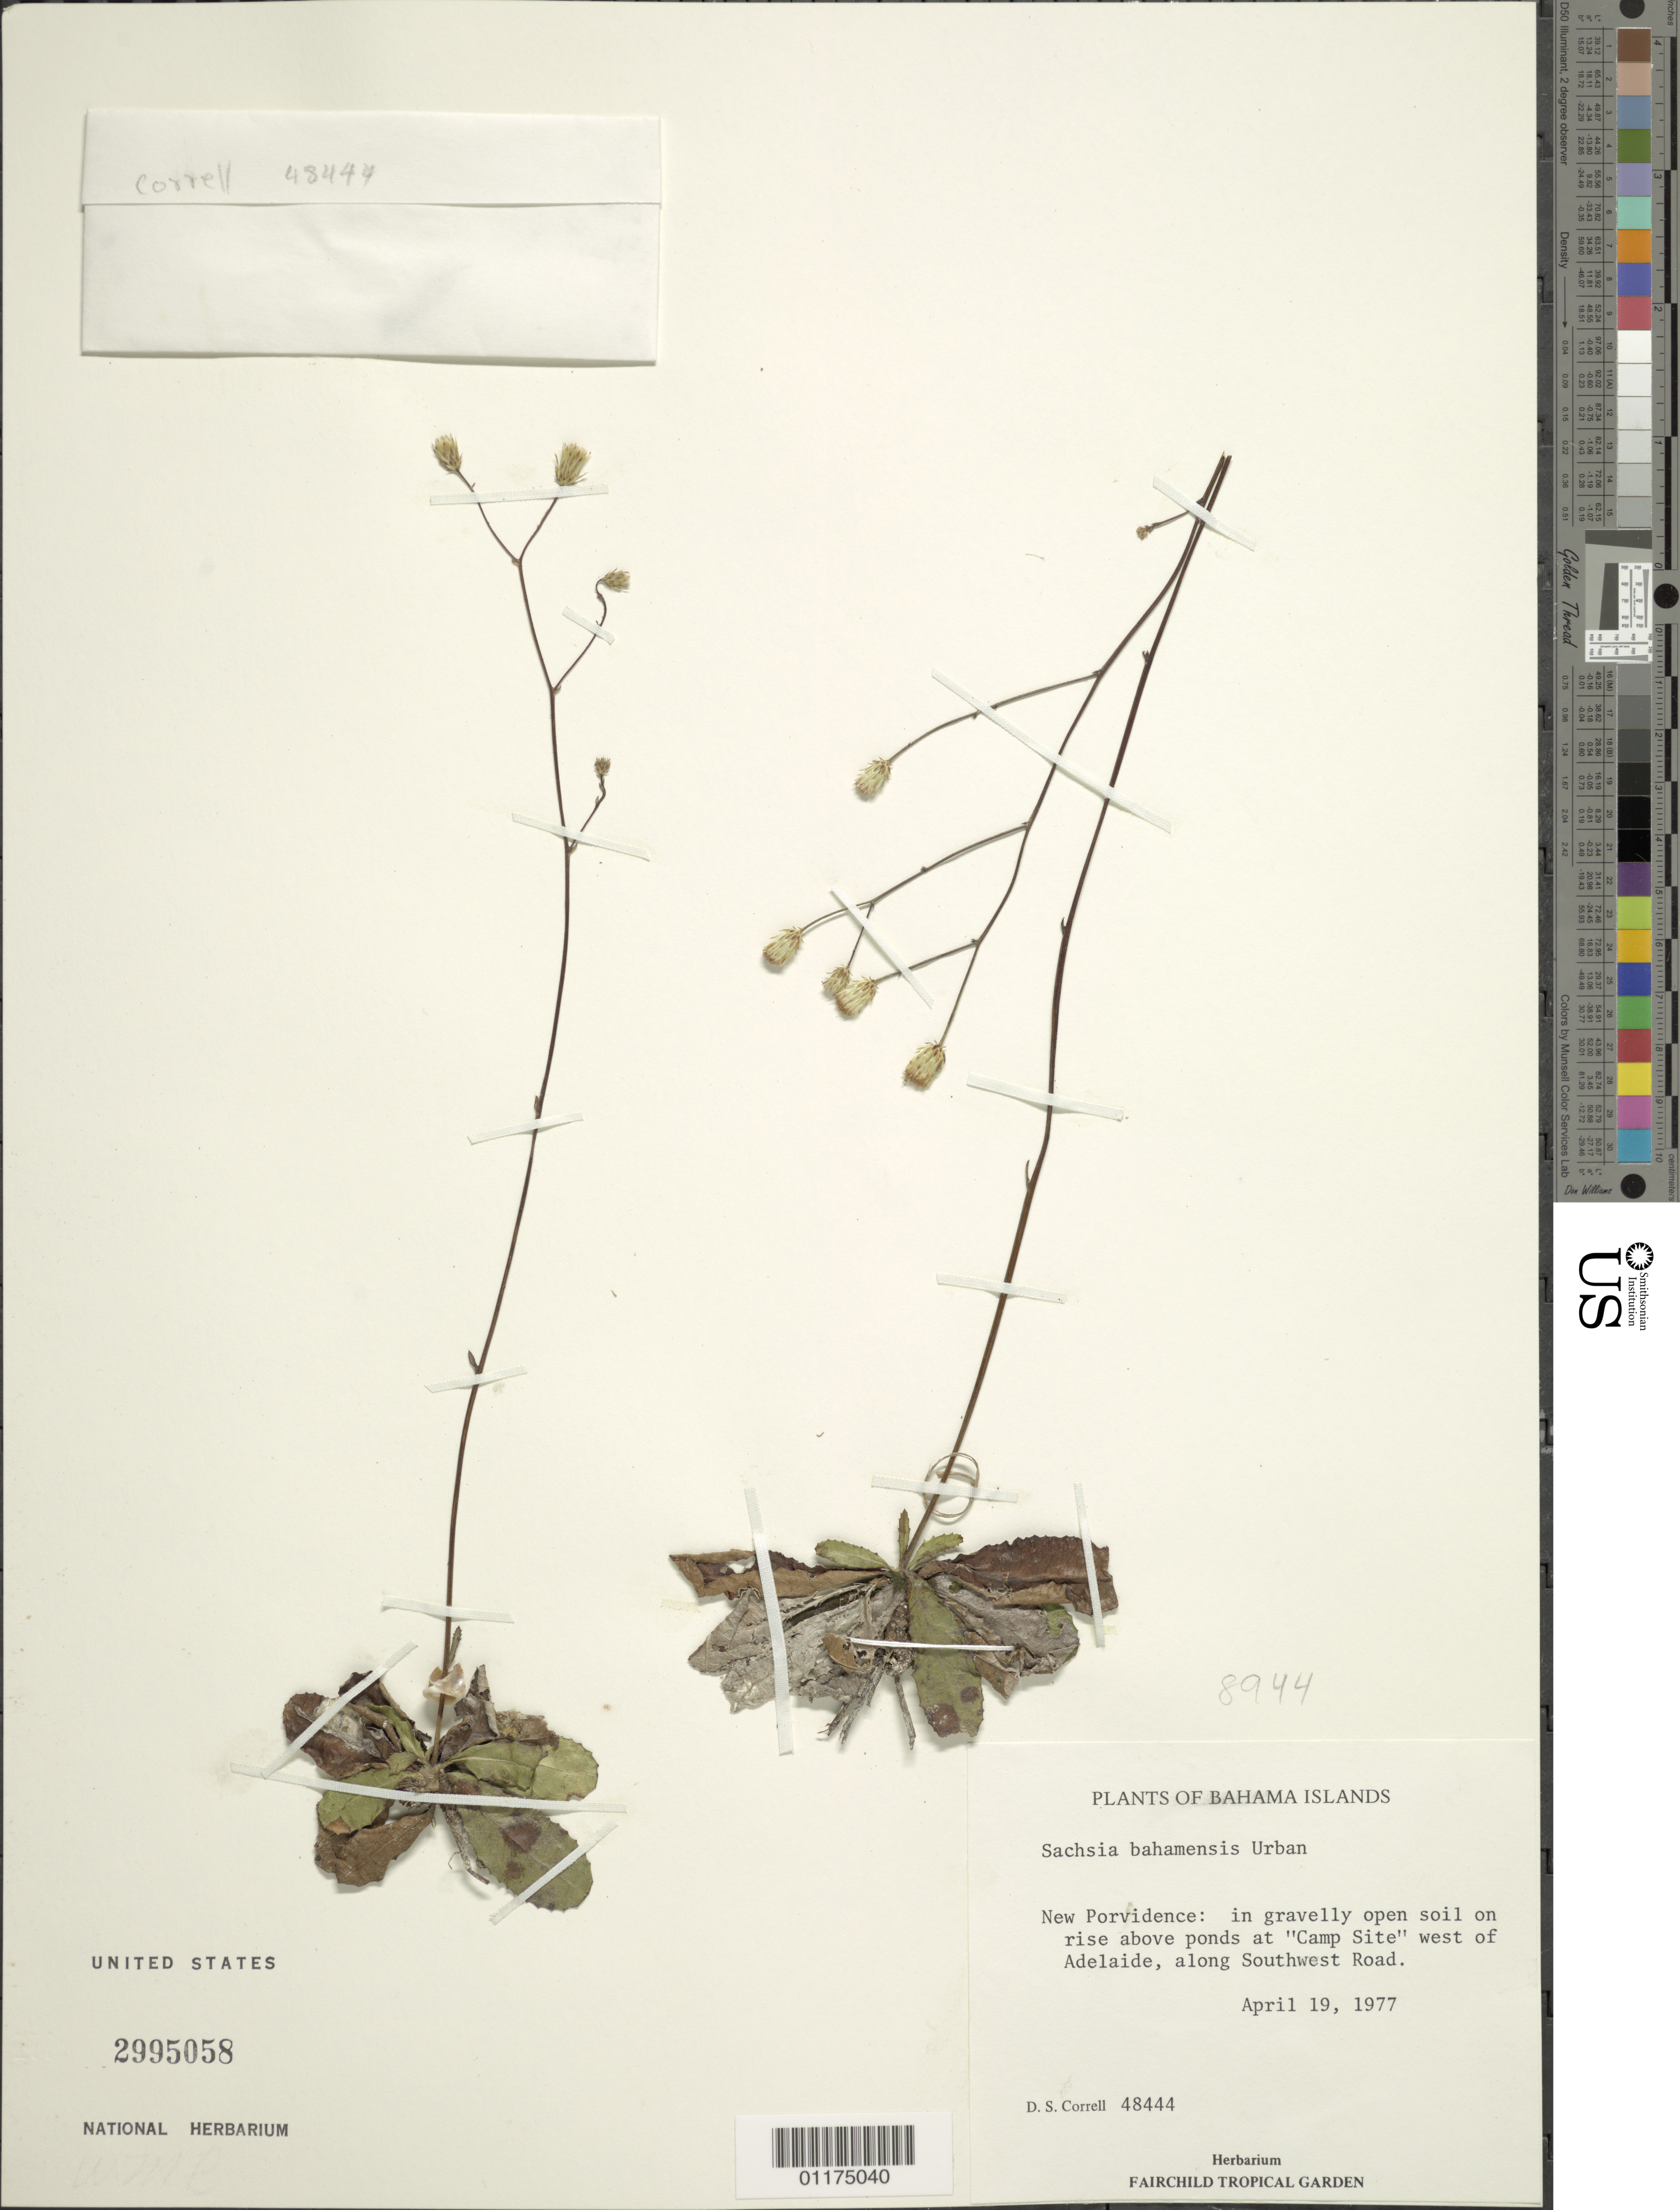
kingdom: Plantae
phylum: Tracheophyta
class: Magnoliopsida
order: Asterales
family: Asteraceae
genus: Sachsia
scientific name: Sachsia bahamensis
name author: Urb.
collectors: D. S. Correll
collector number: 48444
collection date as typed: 19 Apr 1977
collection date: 1977-04-19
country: Bahamas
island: New Providence I.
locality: in gravelly open soil on rise above ponds at "Camp Site" west of Adelaide, along Southwest Road.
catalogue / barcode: US 2995058